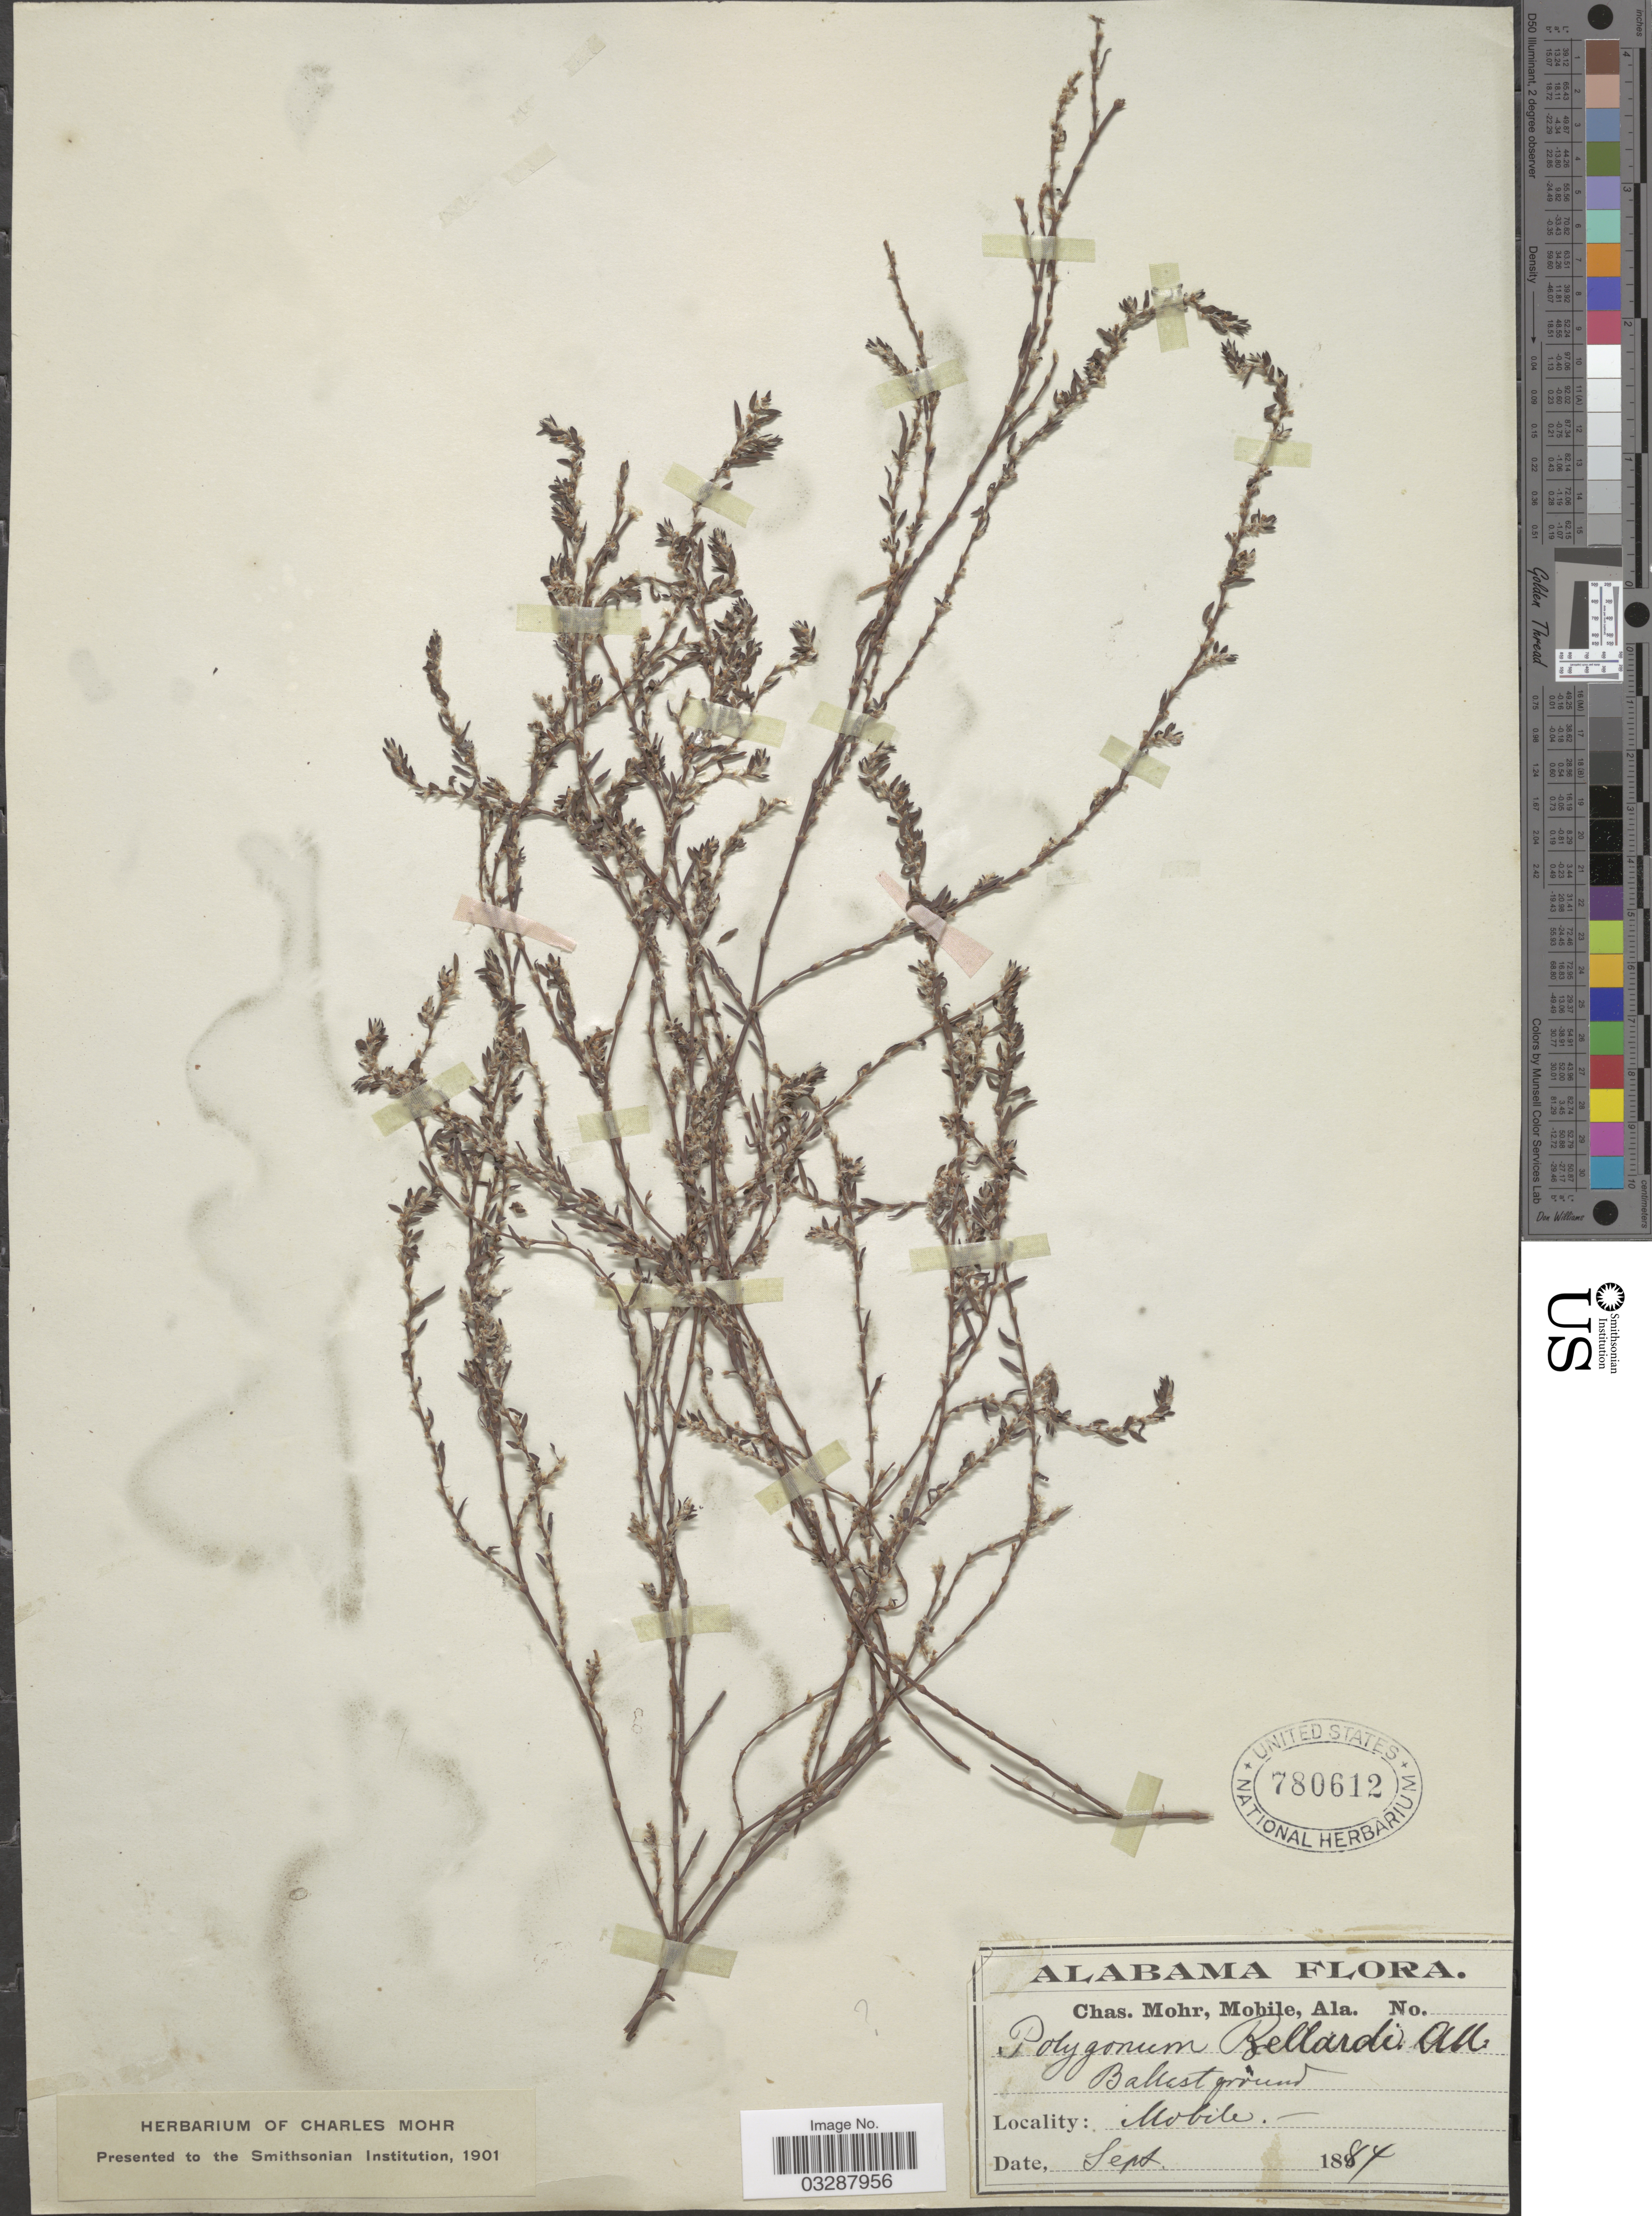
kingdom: Plantae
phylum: Tracheophyta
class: Magnoliopsida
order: Caryophyllales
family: Polygonaceae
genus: Polygonum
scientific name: Polygonum bellardii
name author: All.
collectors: Mohr, C. T. (herbarium)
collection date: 1884-09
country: United States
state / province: Alabama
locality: Ballast ground, Mobile.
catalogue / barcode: US 780612